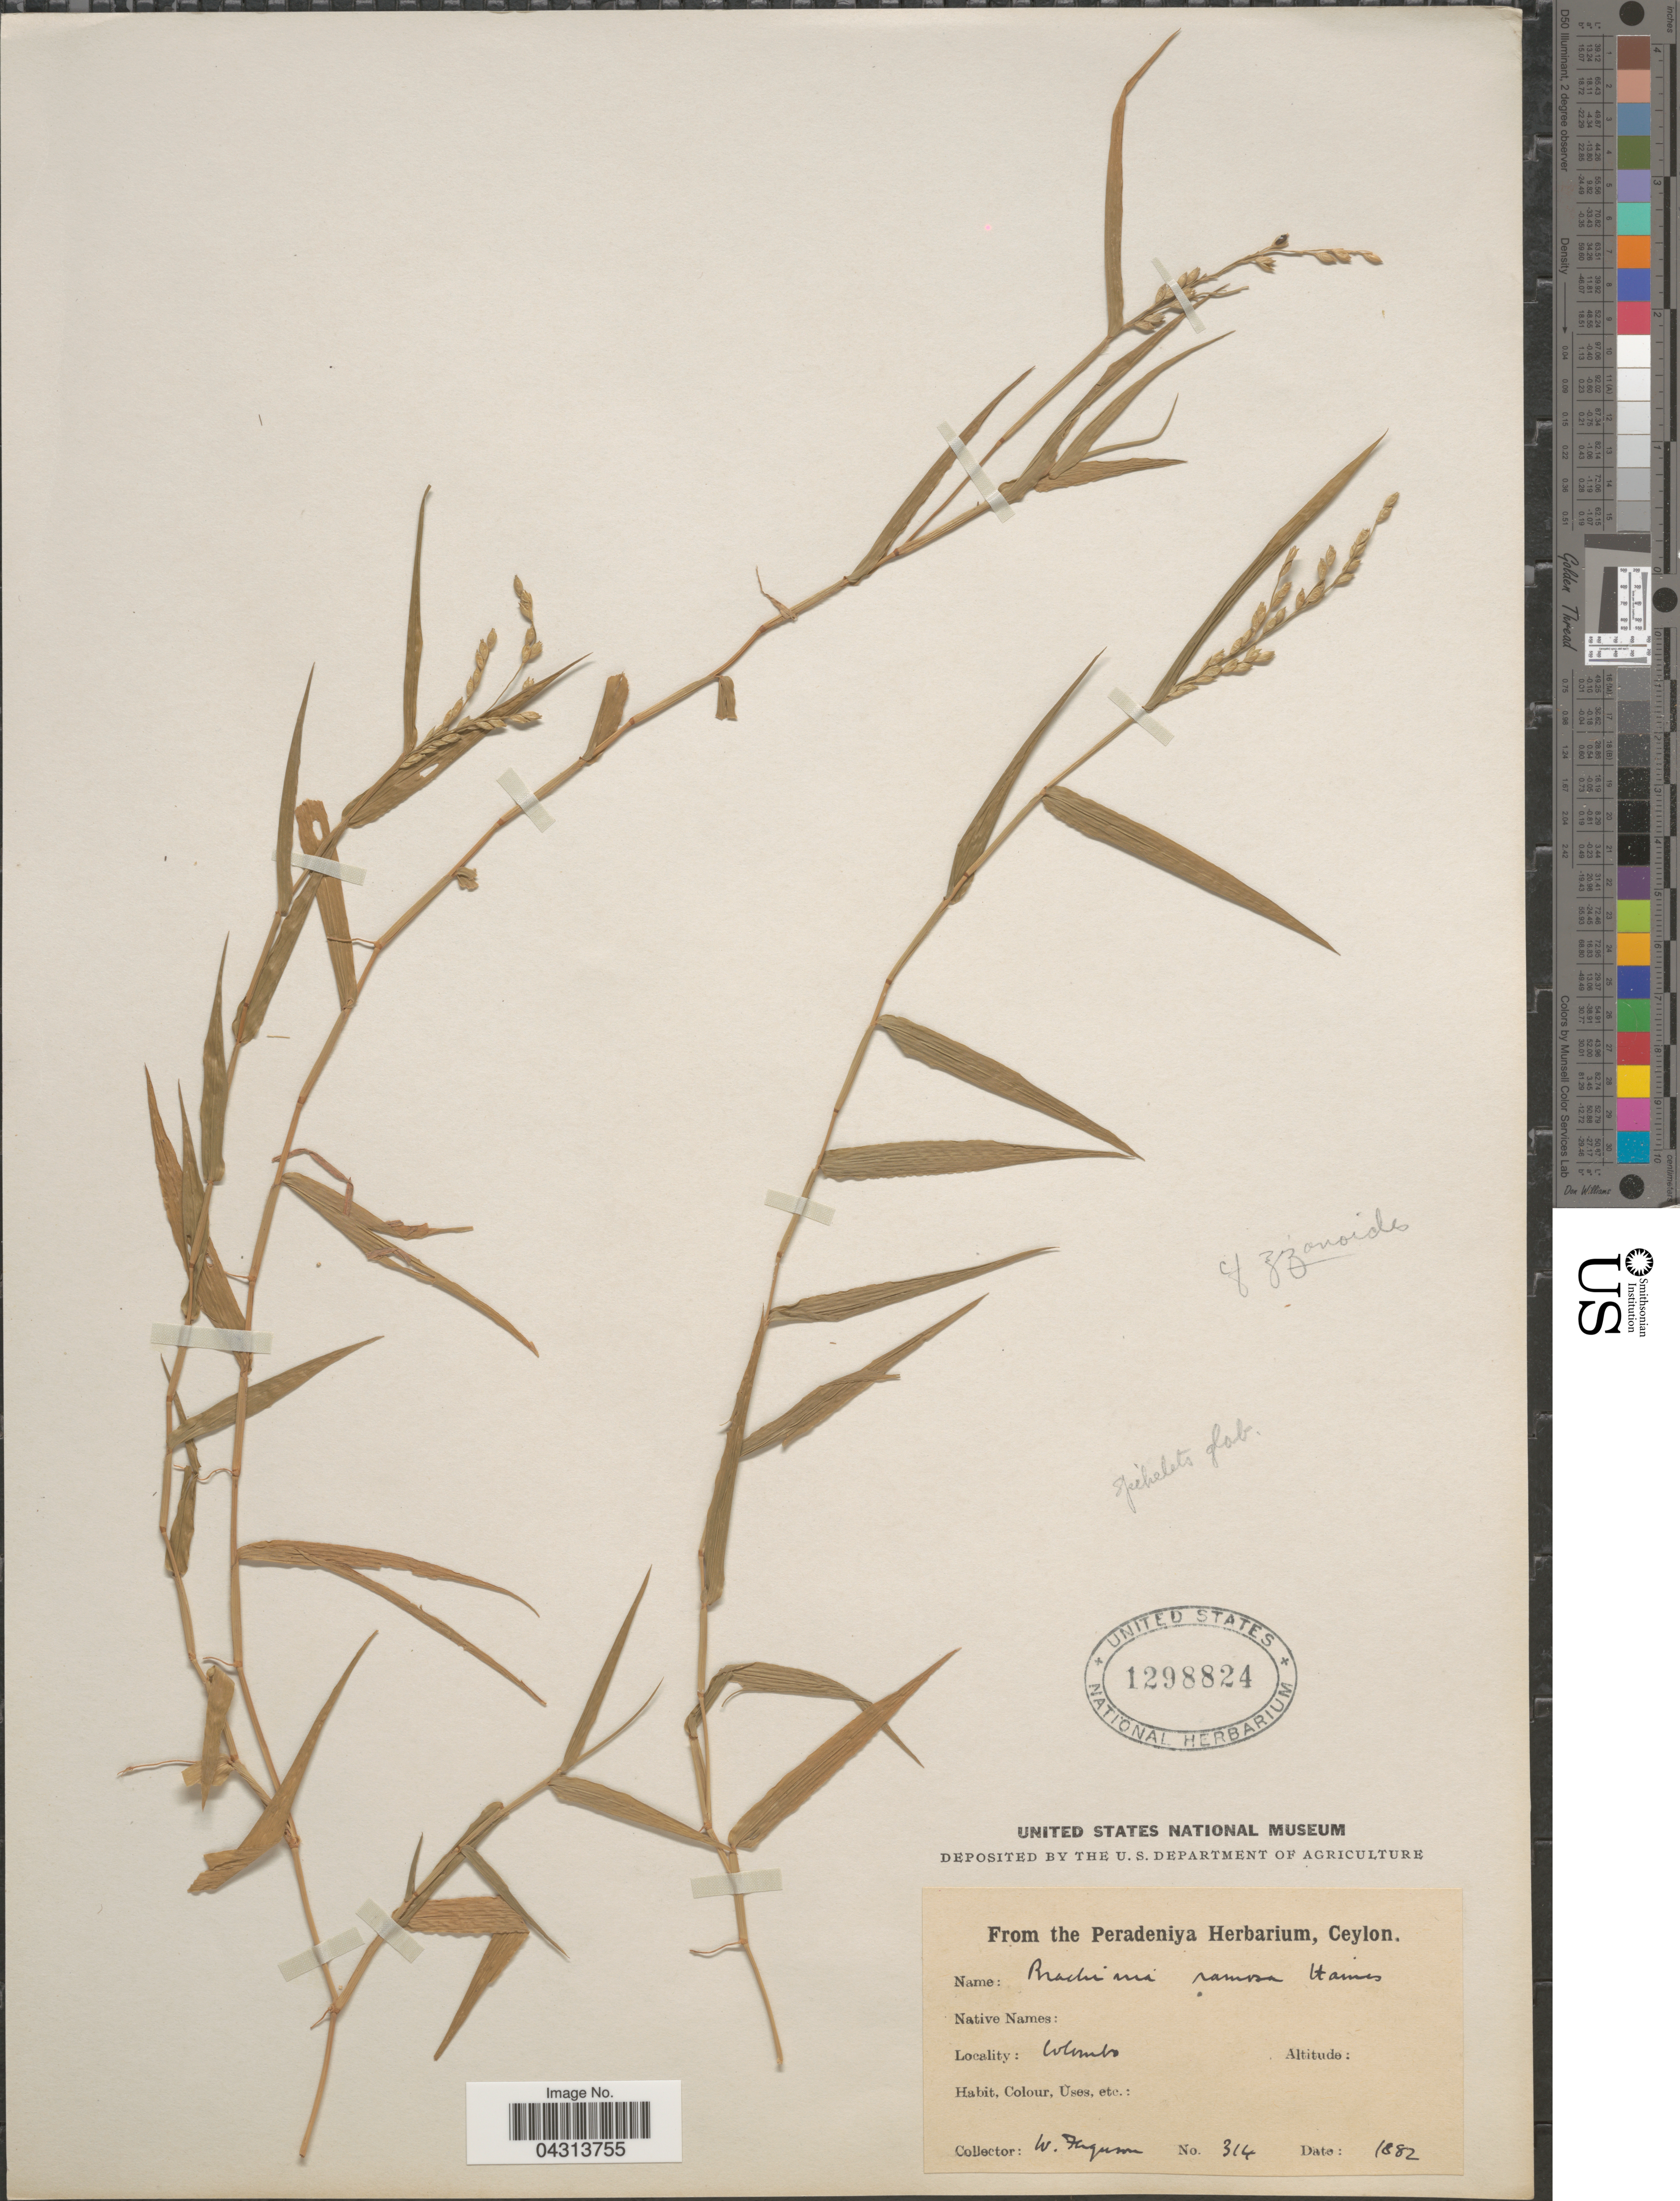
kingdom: Plantae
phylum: Tracheophyta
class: Liliopsida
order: Poales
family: Poaceae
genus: Acroceras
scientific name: Acroceras munroanum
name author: (Steud.) Henr.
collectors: W. Flaquin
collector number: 314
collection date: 1882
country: Sri Lanka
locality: Colombo [interpreted].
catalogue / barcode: US 1298824